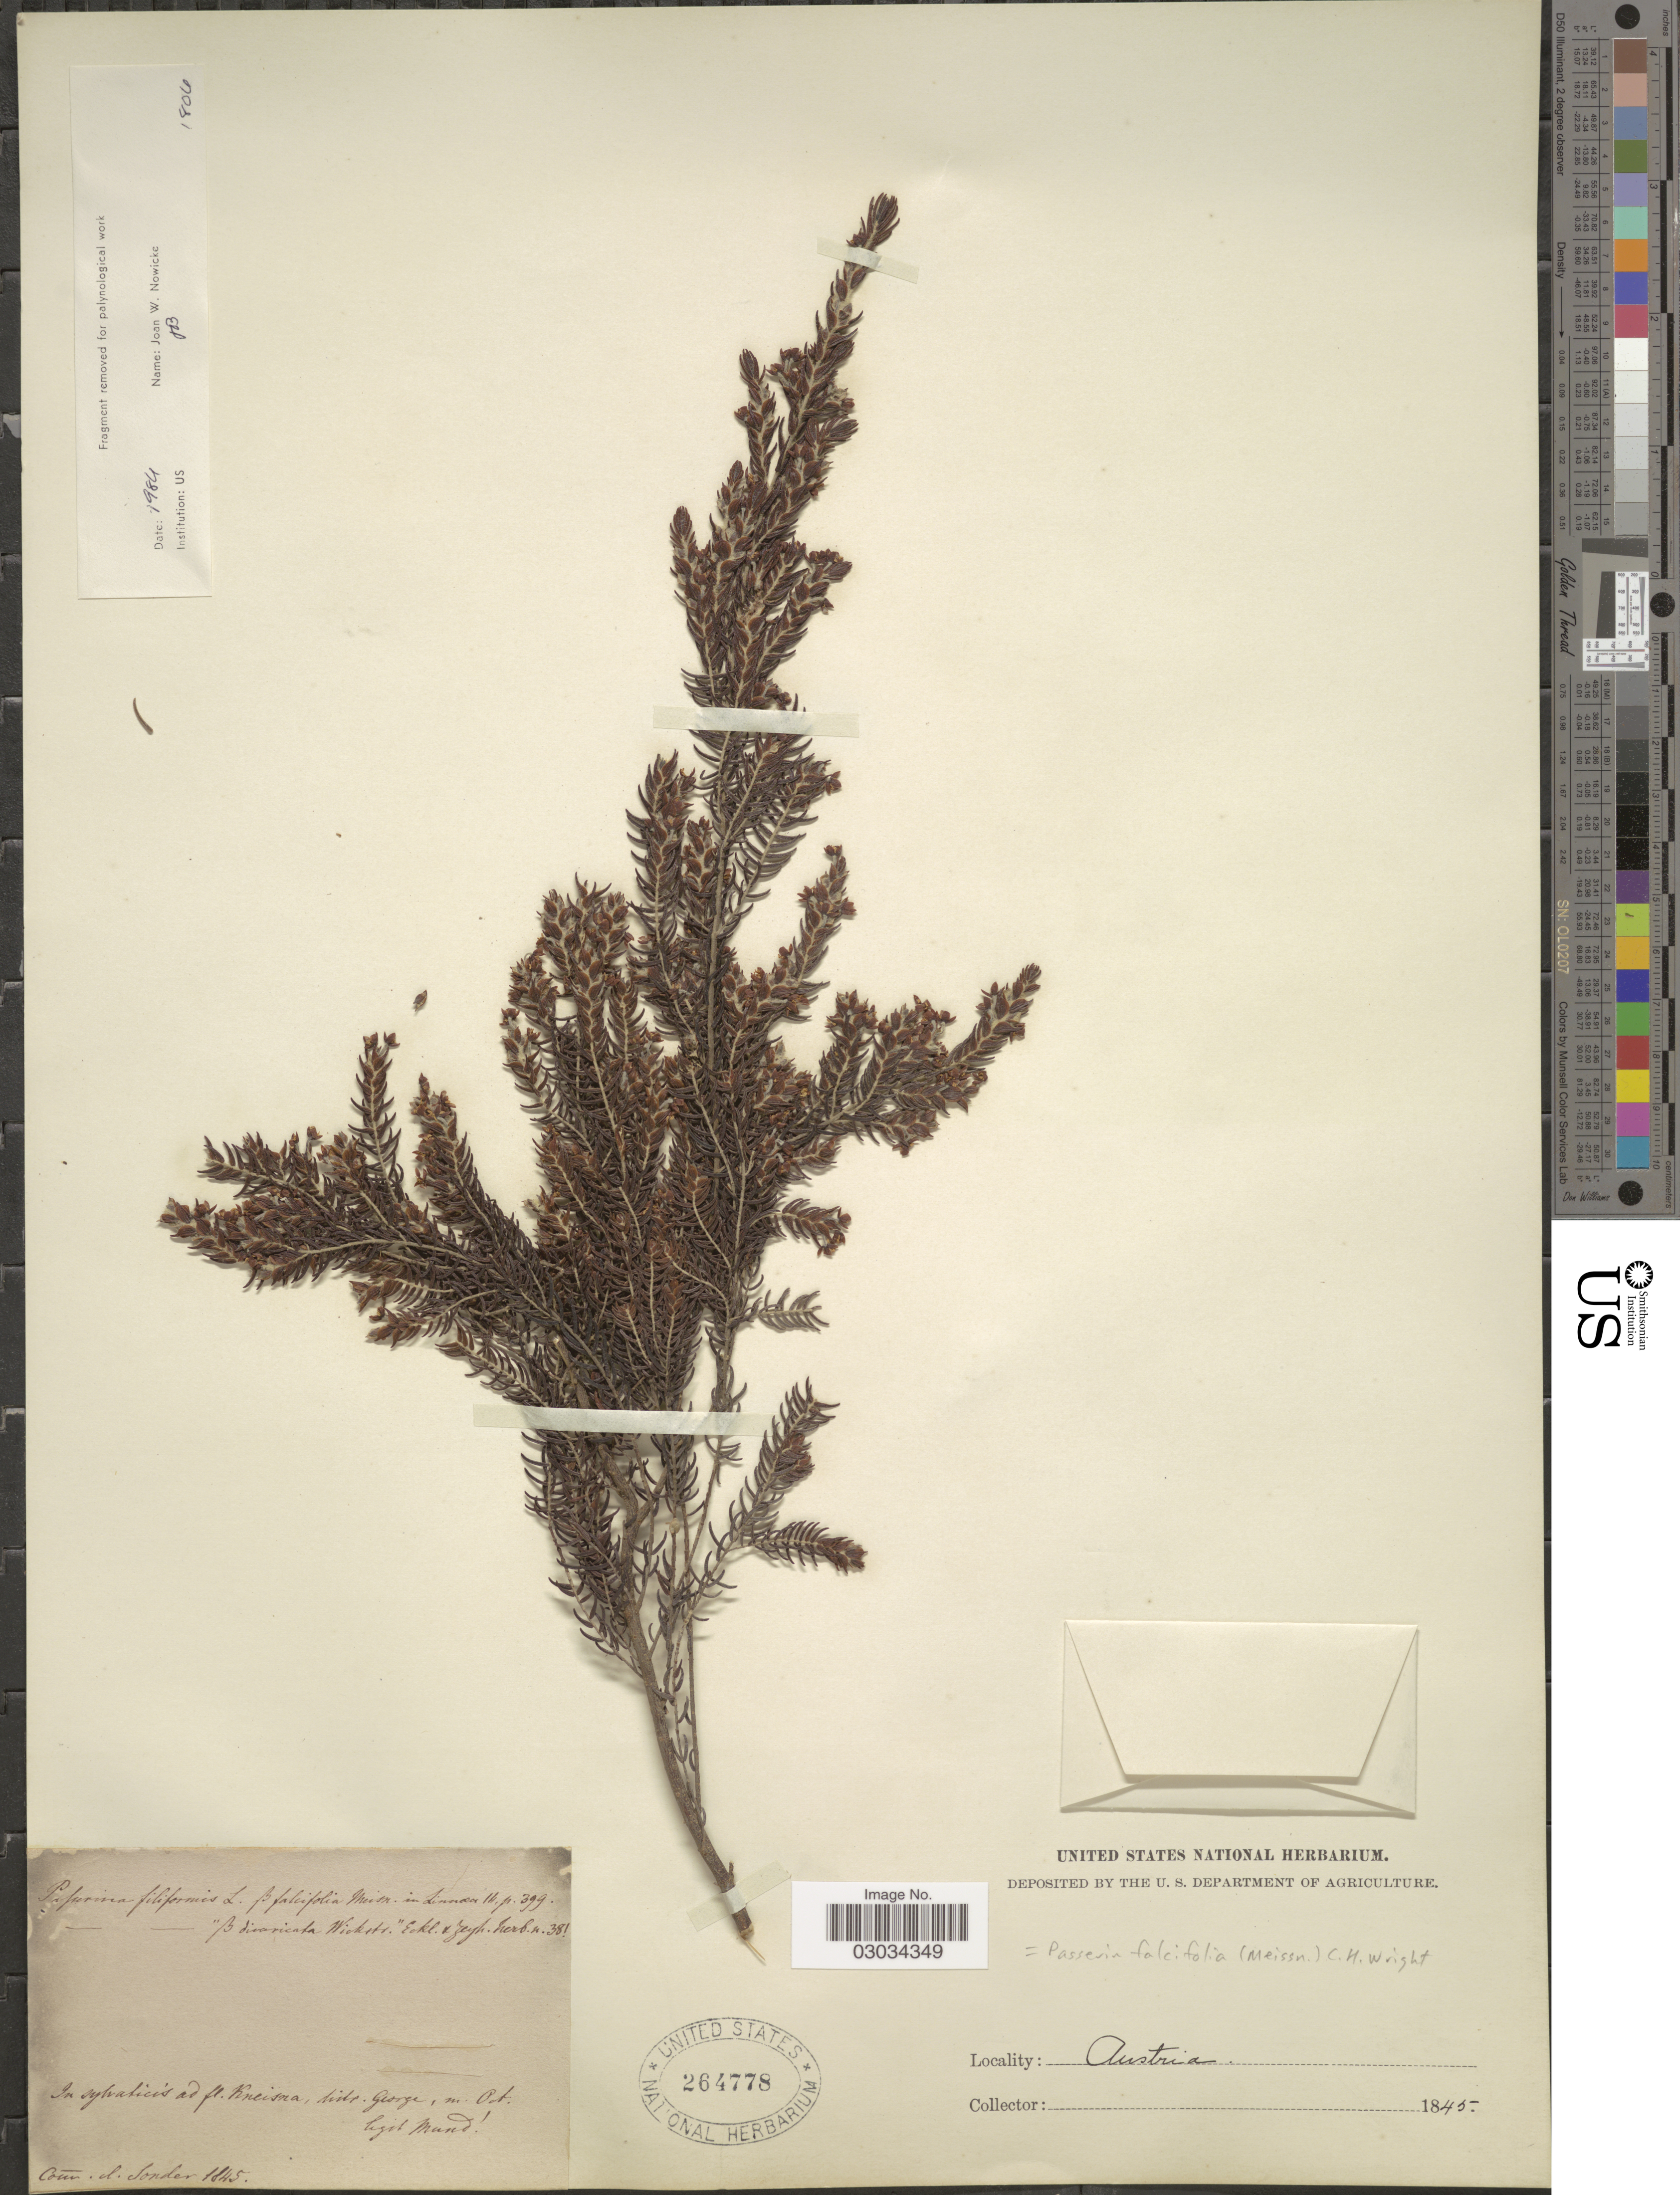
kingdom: Plantae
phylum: Tracheophyta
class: Magnoliopsida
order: Malvales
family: Thymelaeaceae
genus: Passerina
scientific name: Passerina falcifolia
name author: (Meisn.) C.H. Wright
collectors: Mund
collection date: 1845-10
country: Austria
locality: In sylvaticis ad fl. Kneisna, distr. George.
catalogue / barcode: US 264778